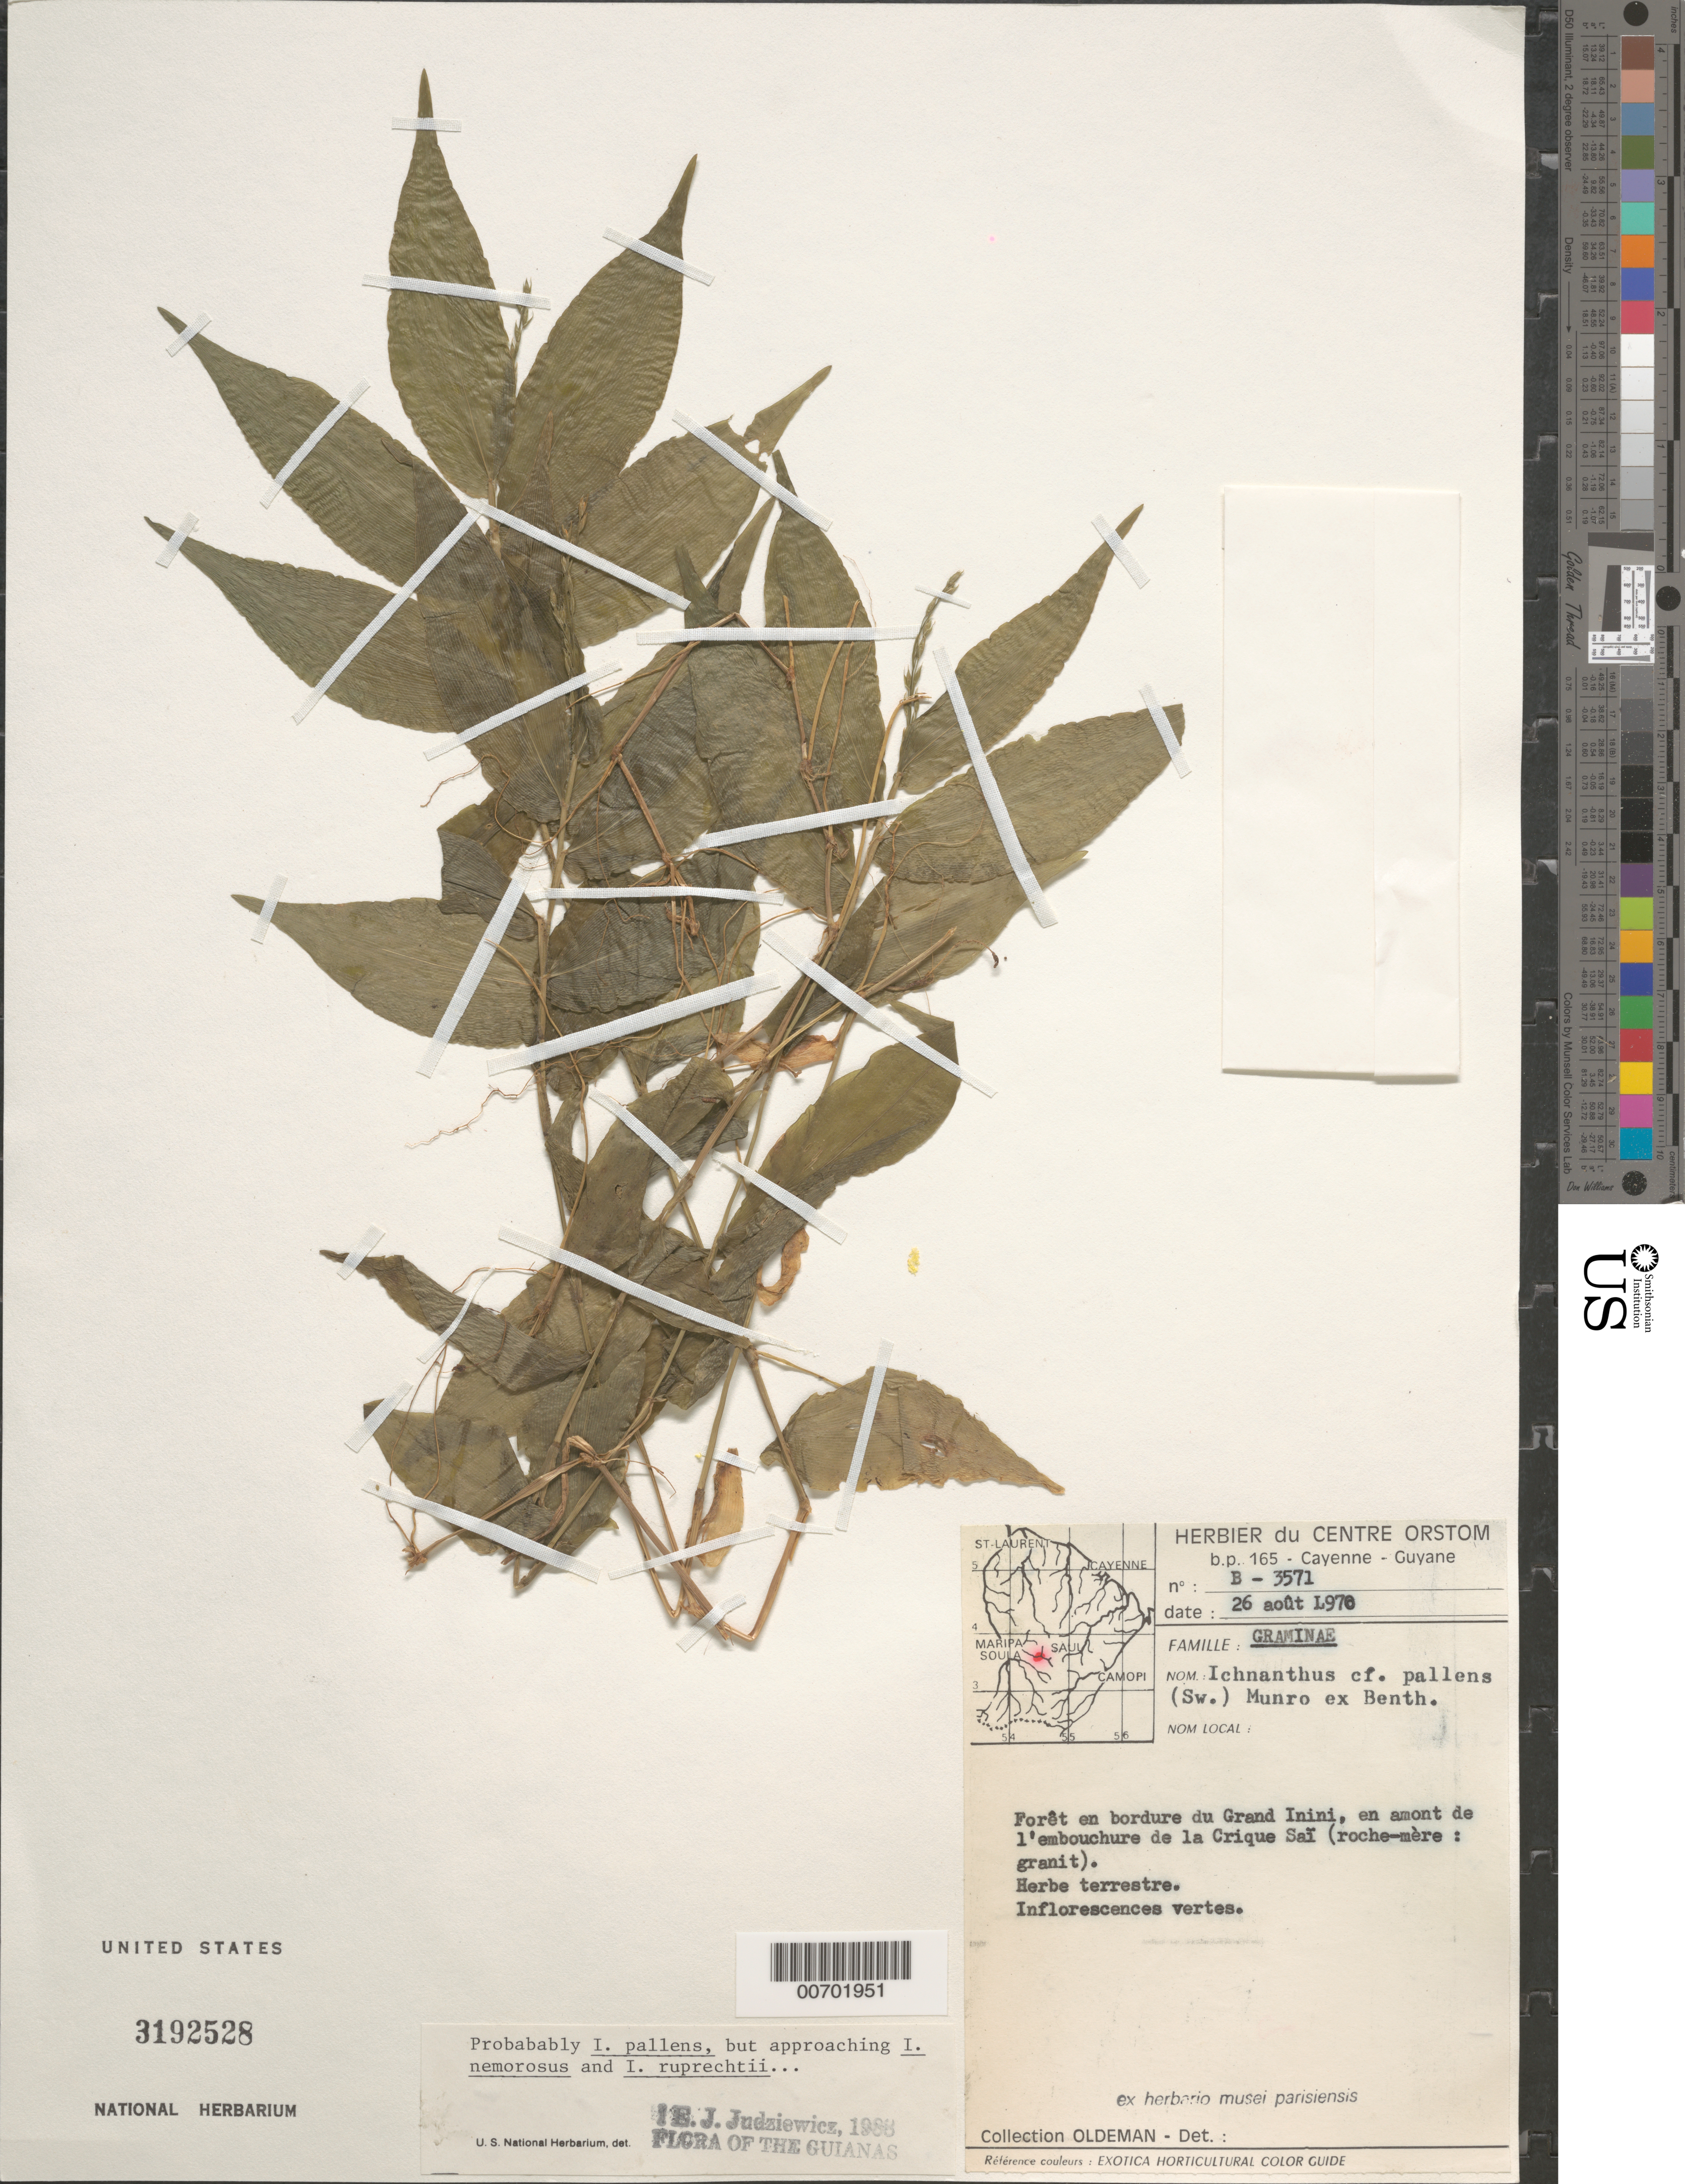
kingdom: Plantae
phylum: Tracheophyta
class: Liliopsida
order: Poales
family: Poaceae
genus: Ichnanthus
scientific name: Ichnanthus pallens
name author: (Sw.) Munro ex Benth.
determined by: Judziewicz, E. J.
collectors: R. Oldeman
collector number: B 3571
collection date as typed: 26-Aug-70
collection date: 1970-08-26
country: French Guiana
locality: Grand Inini, Crique Saï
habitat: Forest on edge of river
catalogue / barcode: US 3192528